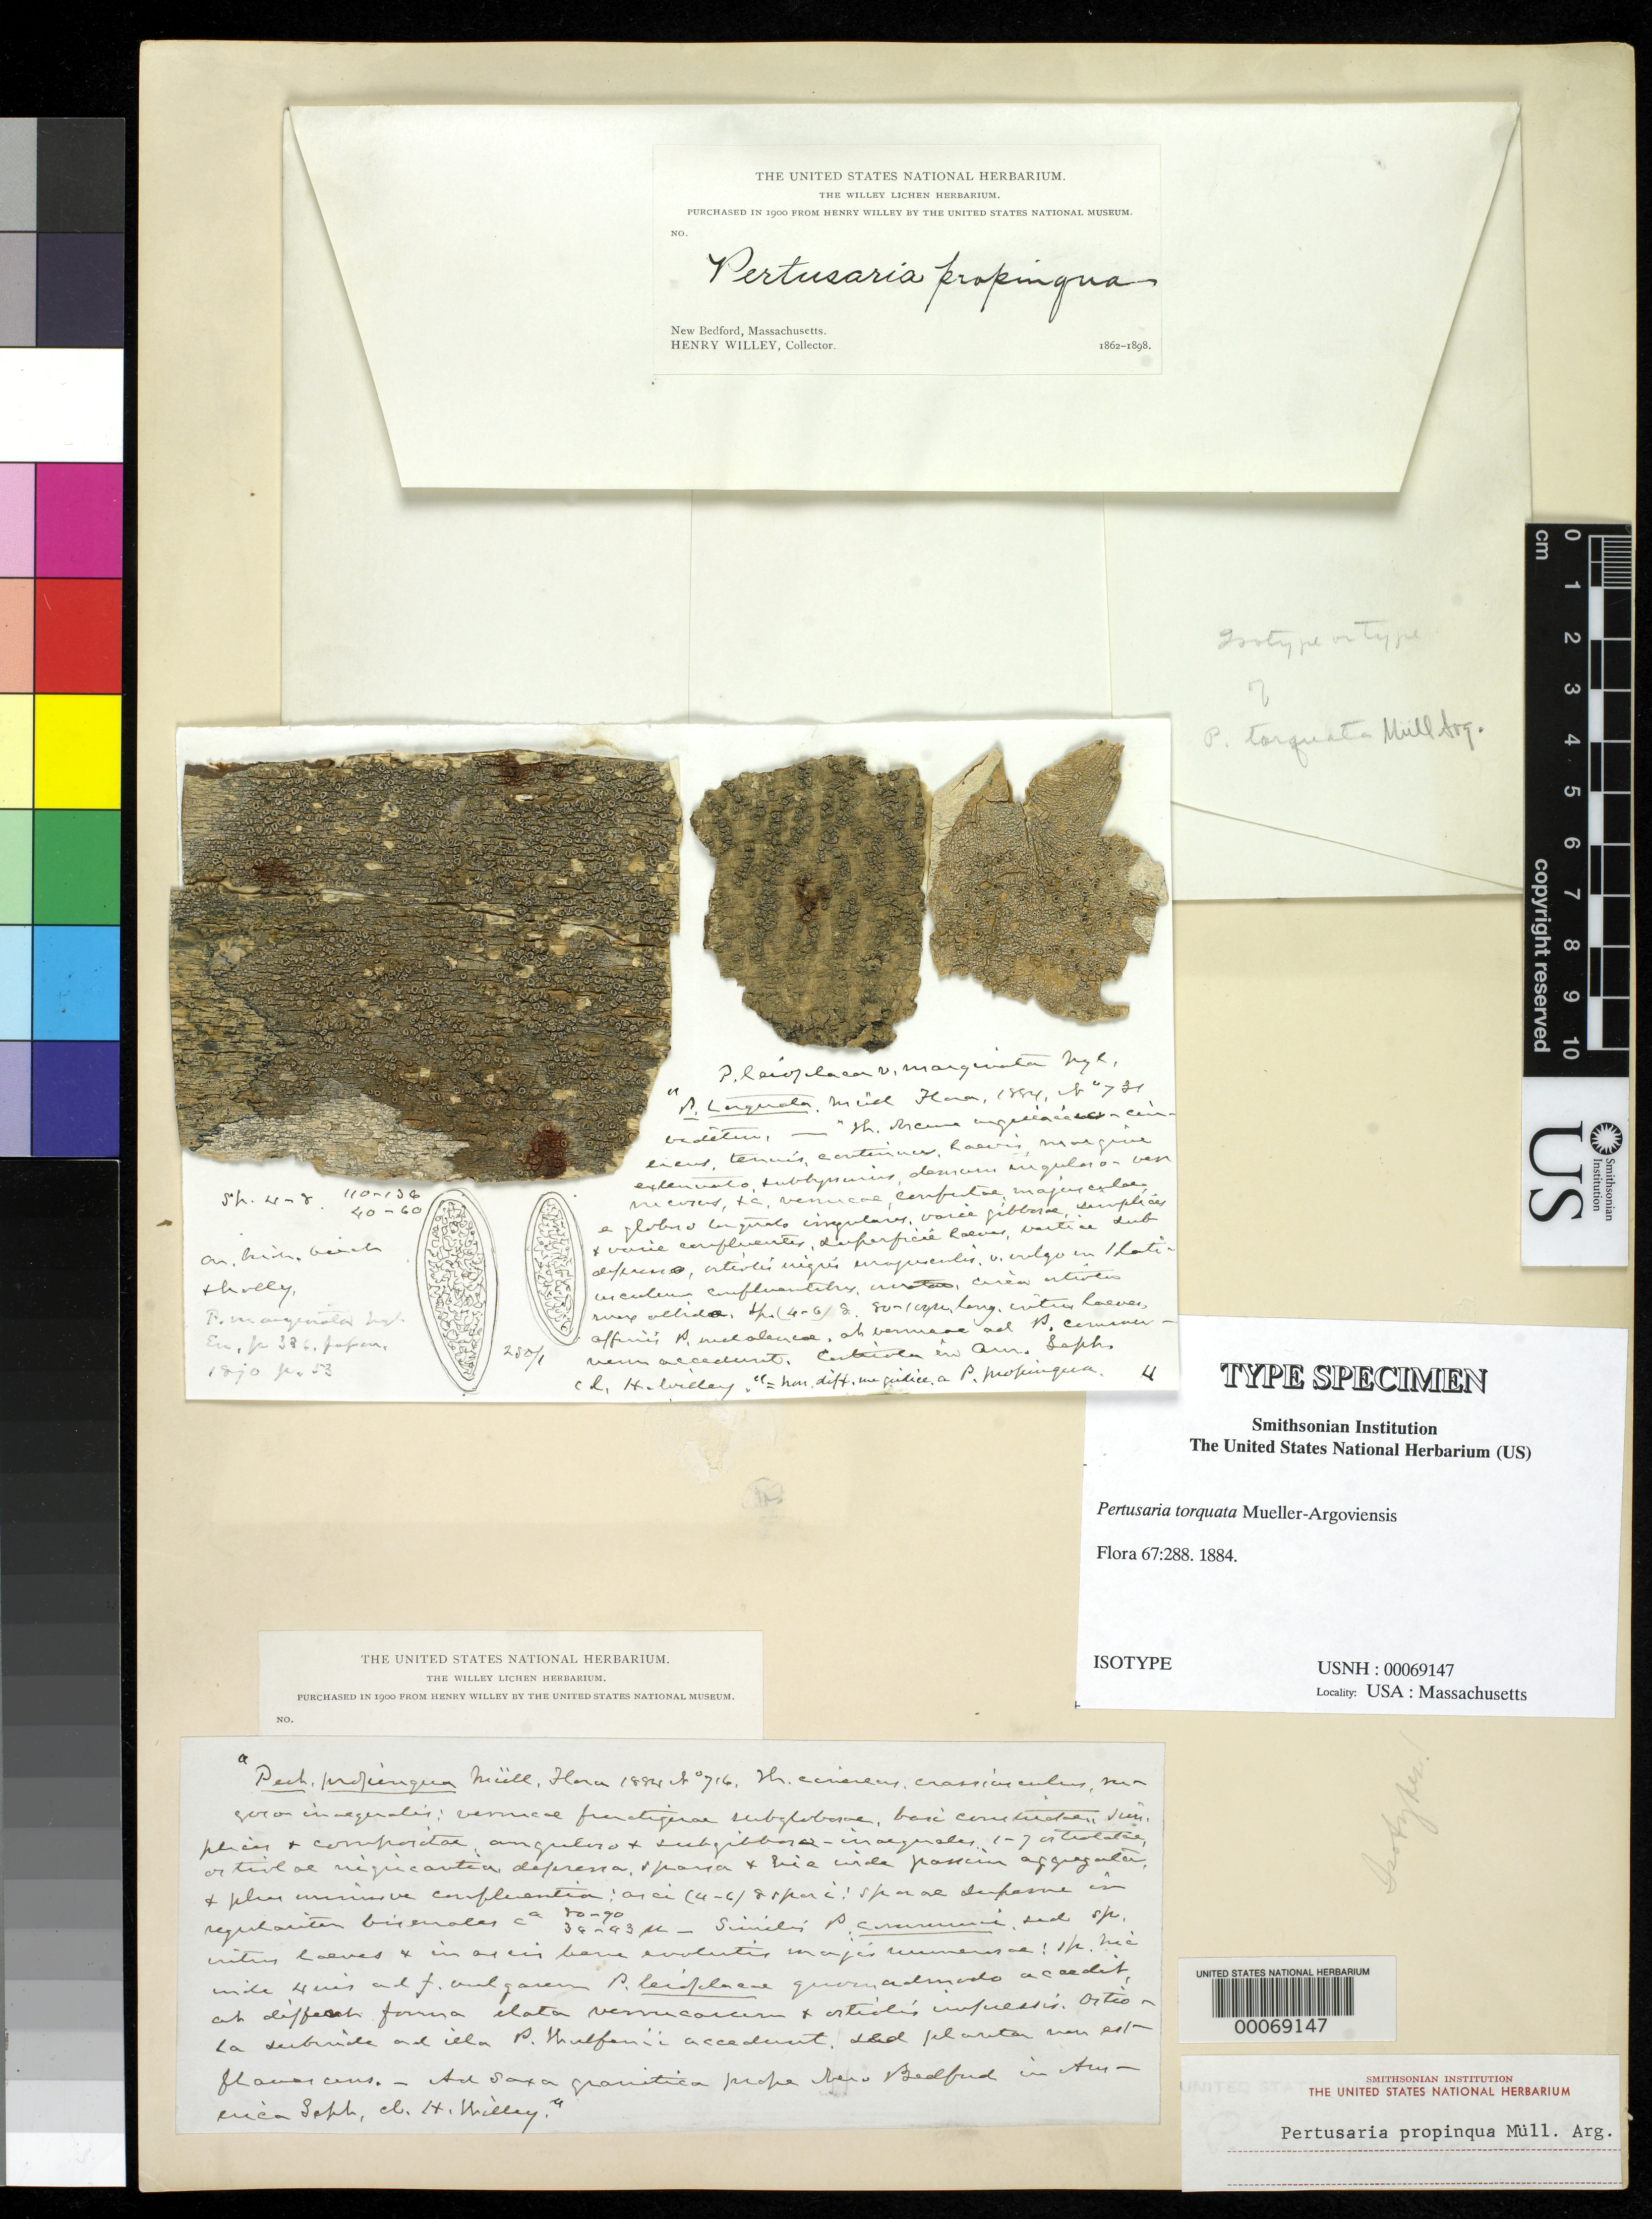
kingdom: Fungi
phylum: Ascomycota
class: Lecanoromycetes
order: Pertusariales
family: Pertusariaceae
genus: Pertusaria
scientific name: Pertusaria torquata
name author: Müll. Arg.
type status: Isotype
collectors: H. Willey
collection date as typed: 1862 to -- --- 1898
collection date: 1862/1898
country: United States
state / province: Massachusetts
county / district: Bristol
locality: New Bedford.